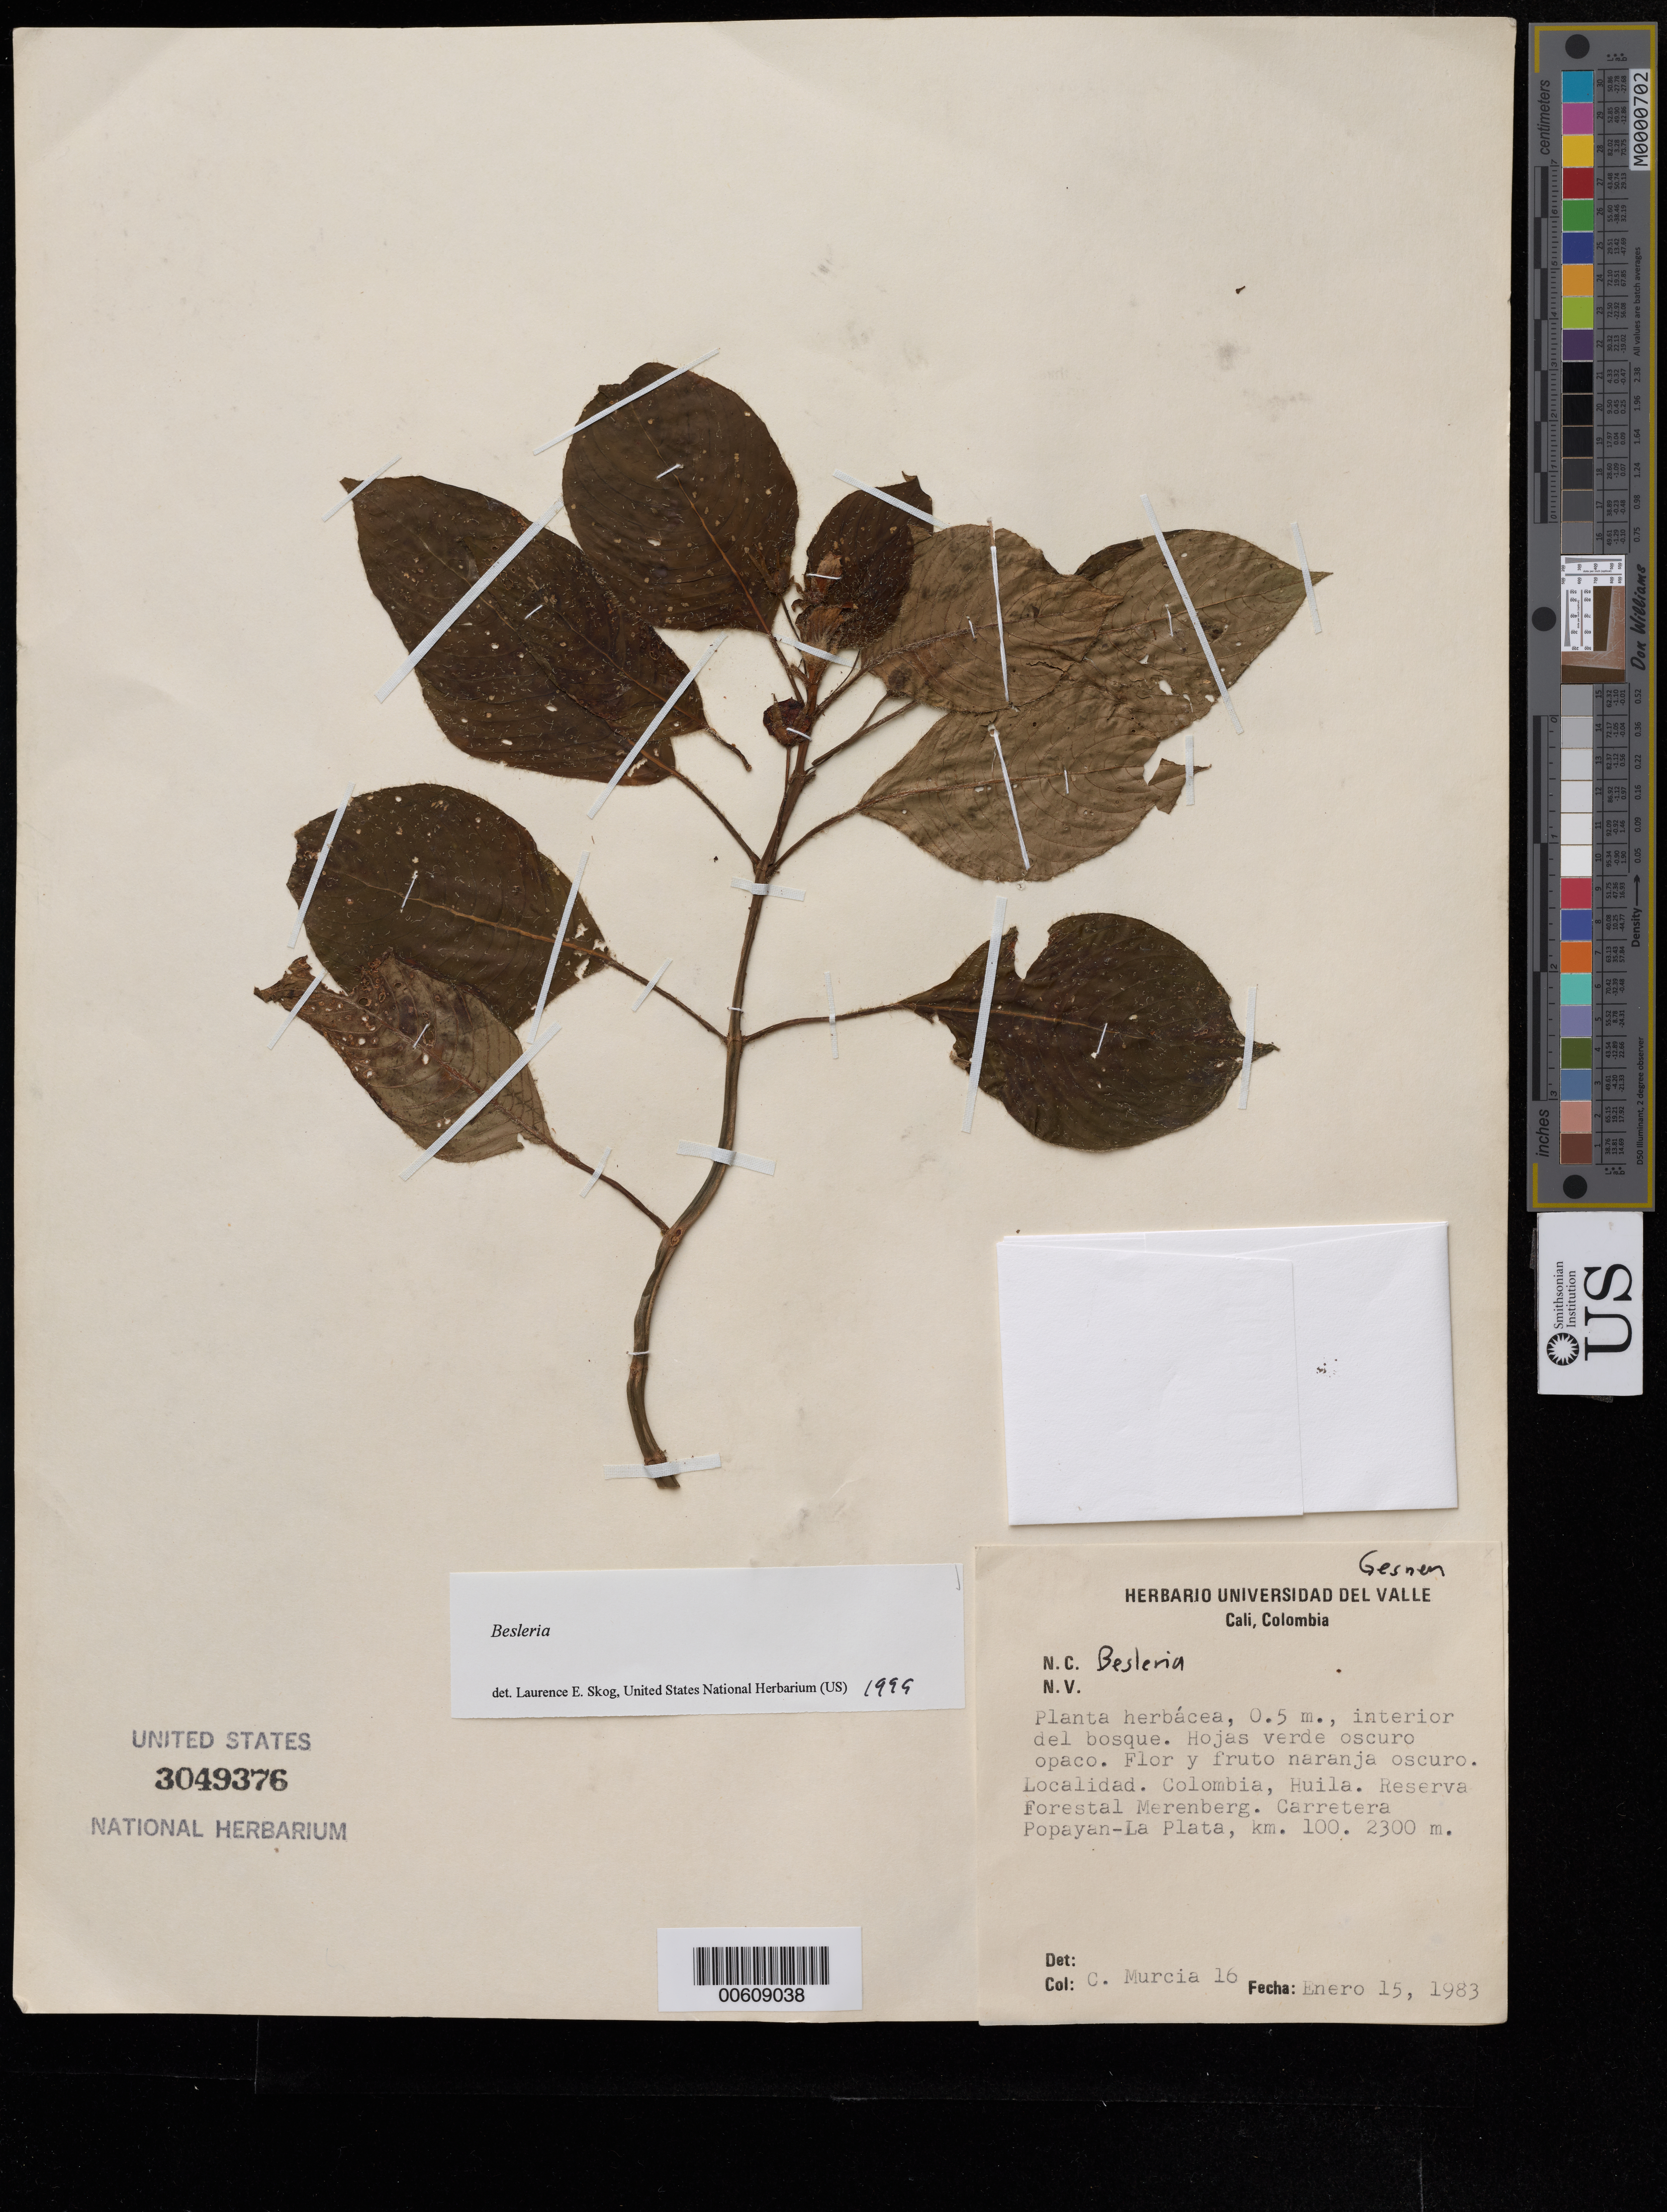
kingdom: Plantae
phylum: Tracheophyta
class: Magnoliopsida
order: Lamiales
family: Gesneriaceae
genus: Besleria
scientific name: Besleria sp.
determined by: Clark, J. L., (SEL), The Marie Selby Botanical Garden (UNITED STATES)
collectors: C. Murcia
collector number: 16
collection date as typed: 15 Jan 1983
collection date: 1983-01-15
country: Colombia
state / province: Huila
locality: Reserva Forestal Merenberg, Carretera Popayan - La Plata, km 100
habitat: Interior del bosque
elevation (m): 2300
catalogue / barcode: US 3049376